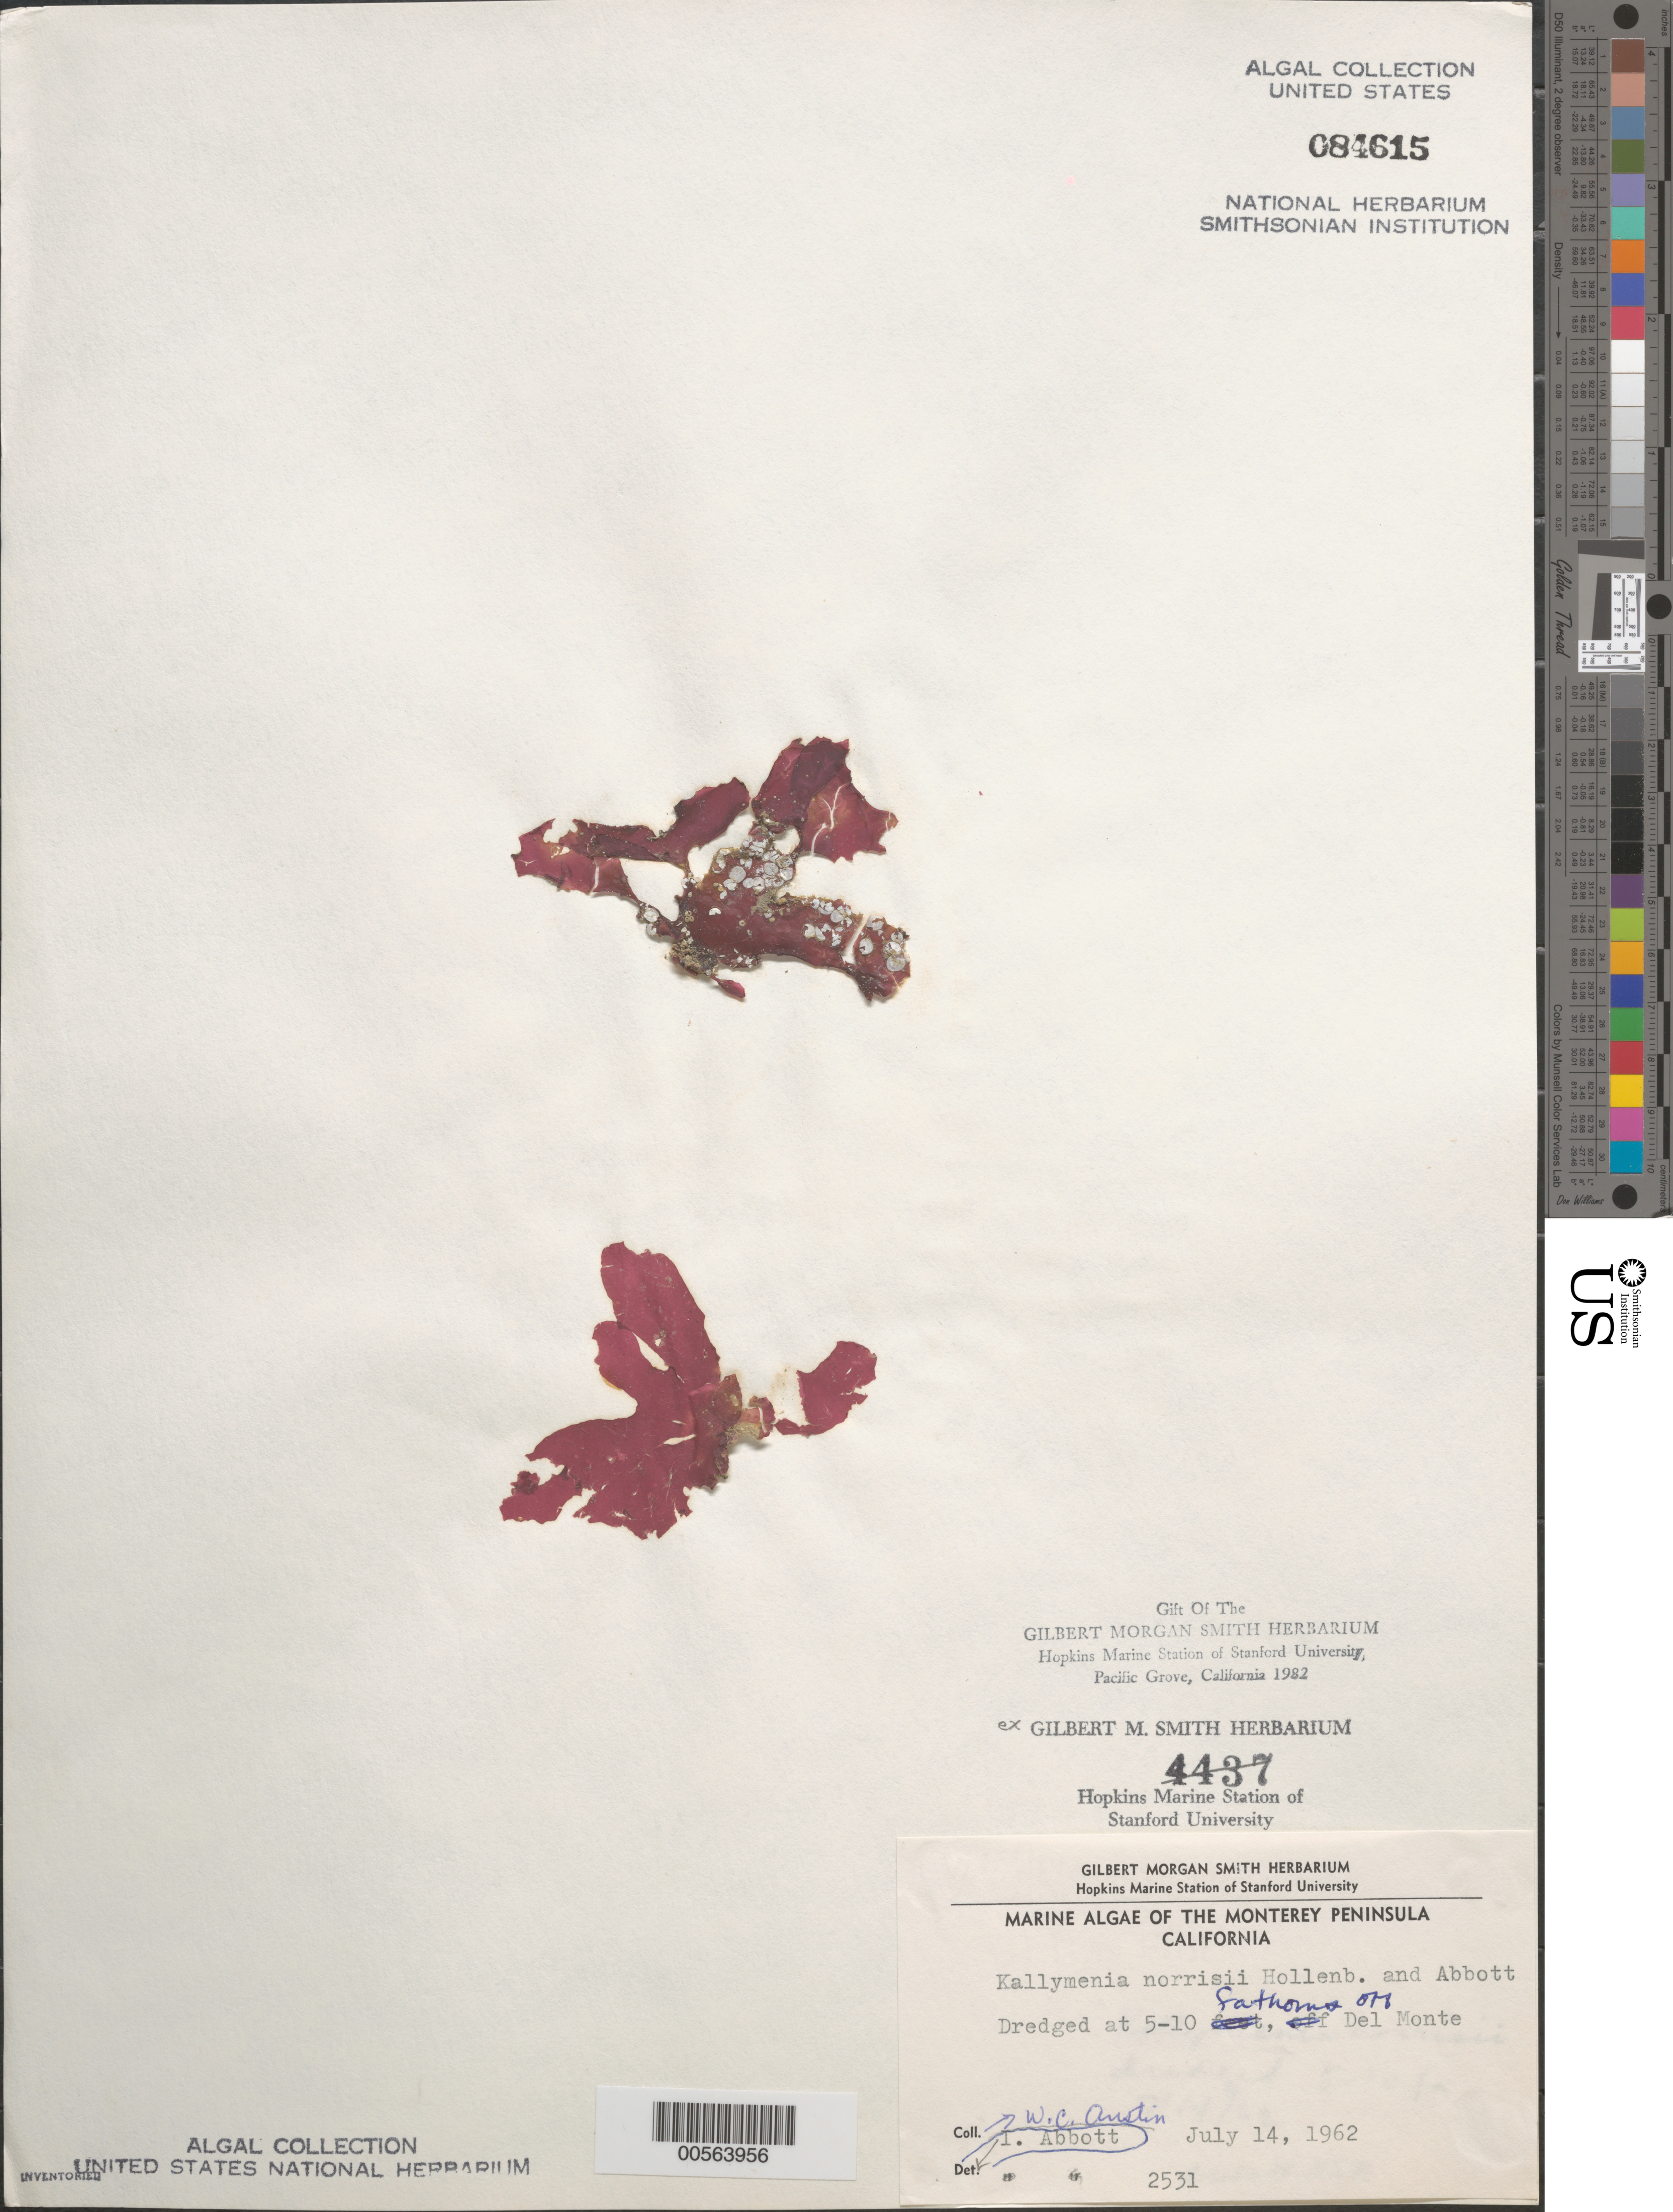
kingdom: Plantae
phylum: Rhodophyta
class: Florideophyceae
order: Gigartinales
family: Kallymeniaceae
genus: Kallymenia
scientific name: Kallymenia norrisii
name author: Hollenb. & I.A. Abbott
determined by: Abbott, Isabella A.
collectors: W. Austin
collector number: IAA 2531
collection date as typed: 14 Jul 1962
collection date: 1962-07-14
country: United States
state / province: California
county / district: Monterey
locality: Off Del Monte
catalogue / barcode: US 84615